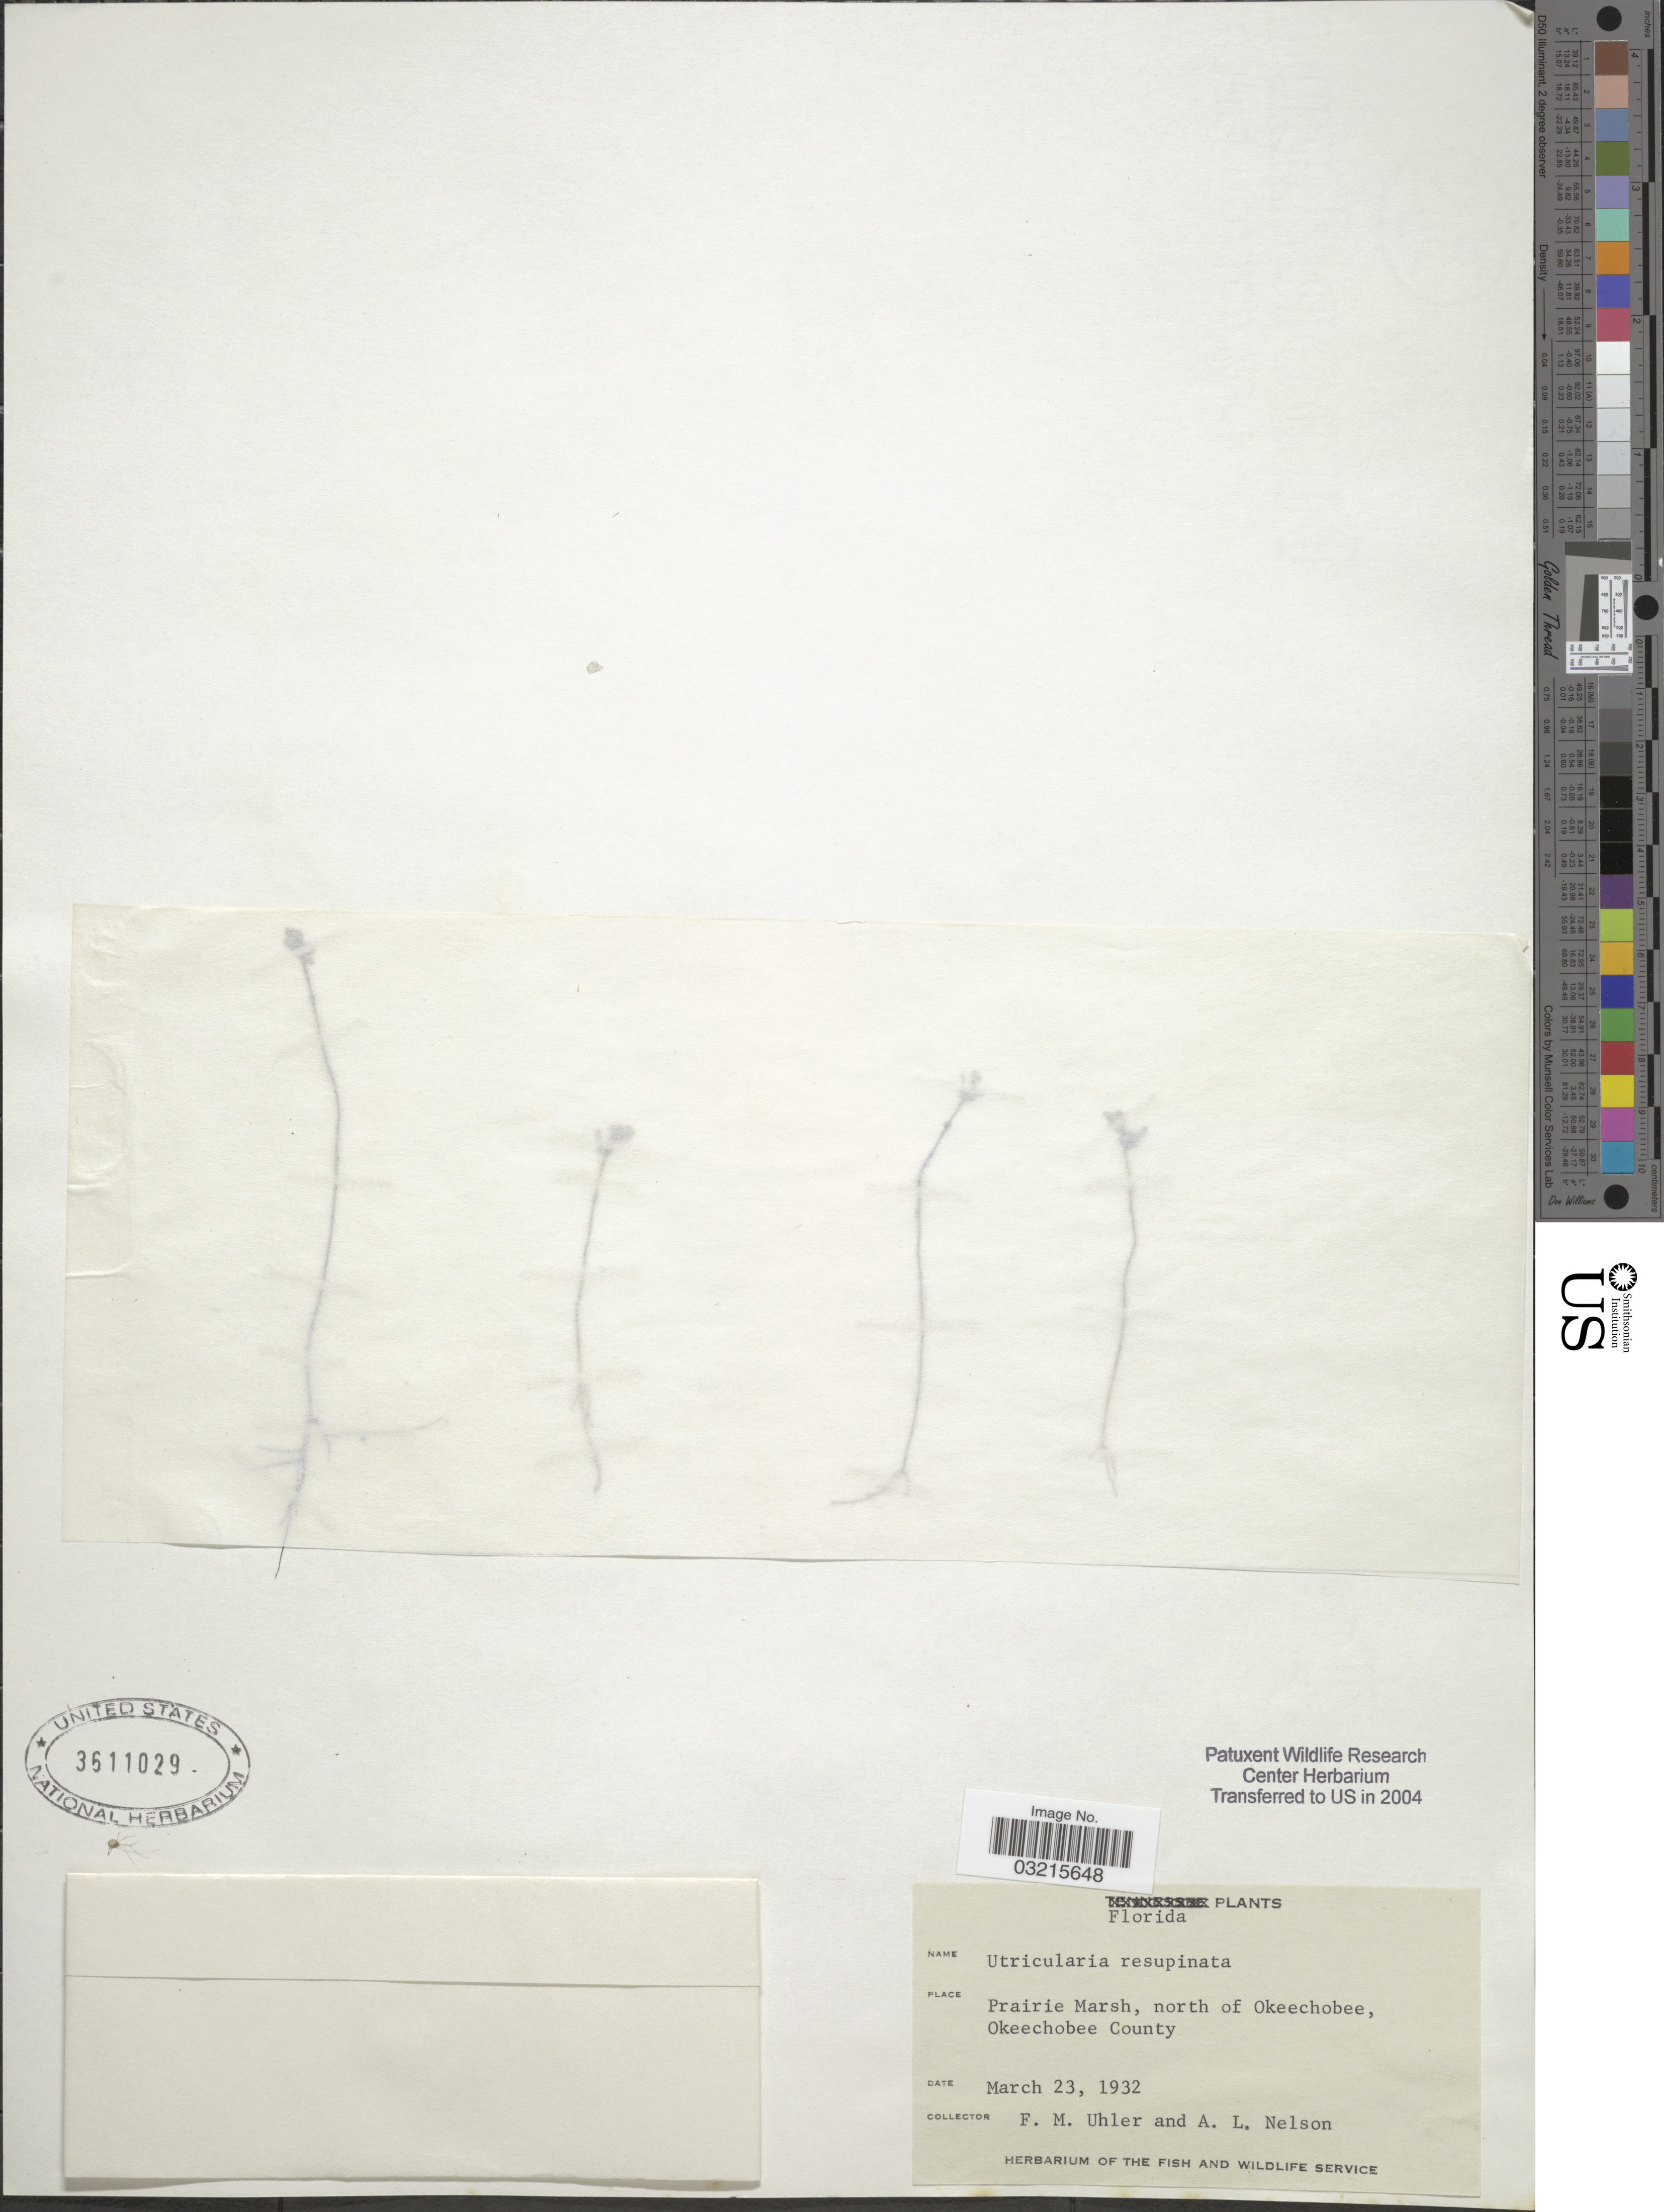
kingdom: Plantae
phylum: Tracheophyta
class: Magnoliopsida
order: Lamiales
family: Lentibulariaceae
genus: Utricularia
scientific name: Utricularia resupinata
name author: B.D. Greene ex Bigelow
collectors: F. M. Uhler & A. L. Nelson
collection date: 1932-03-23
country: United States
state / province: Florida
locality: Prairie Marsh, north of Okeechobee, Okeechobee County.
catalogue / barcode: US 3611029